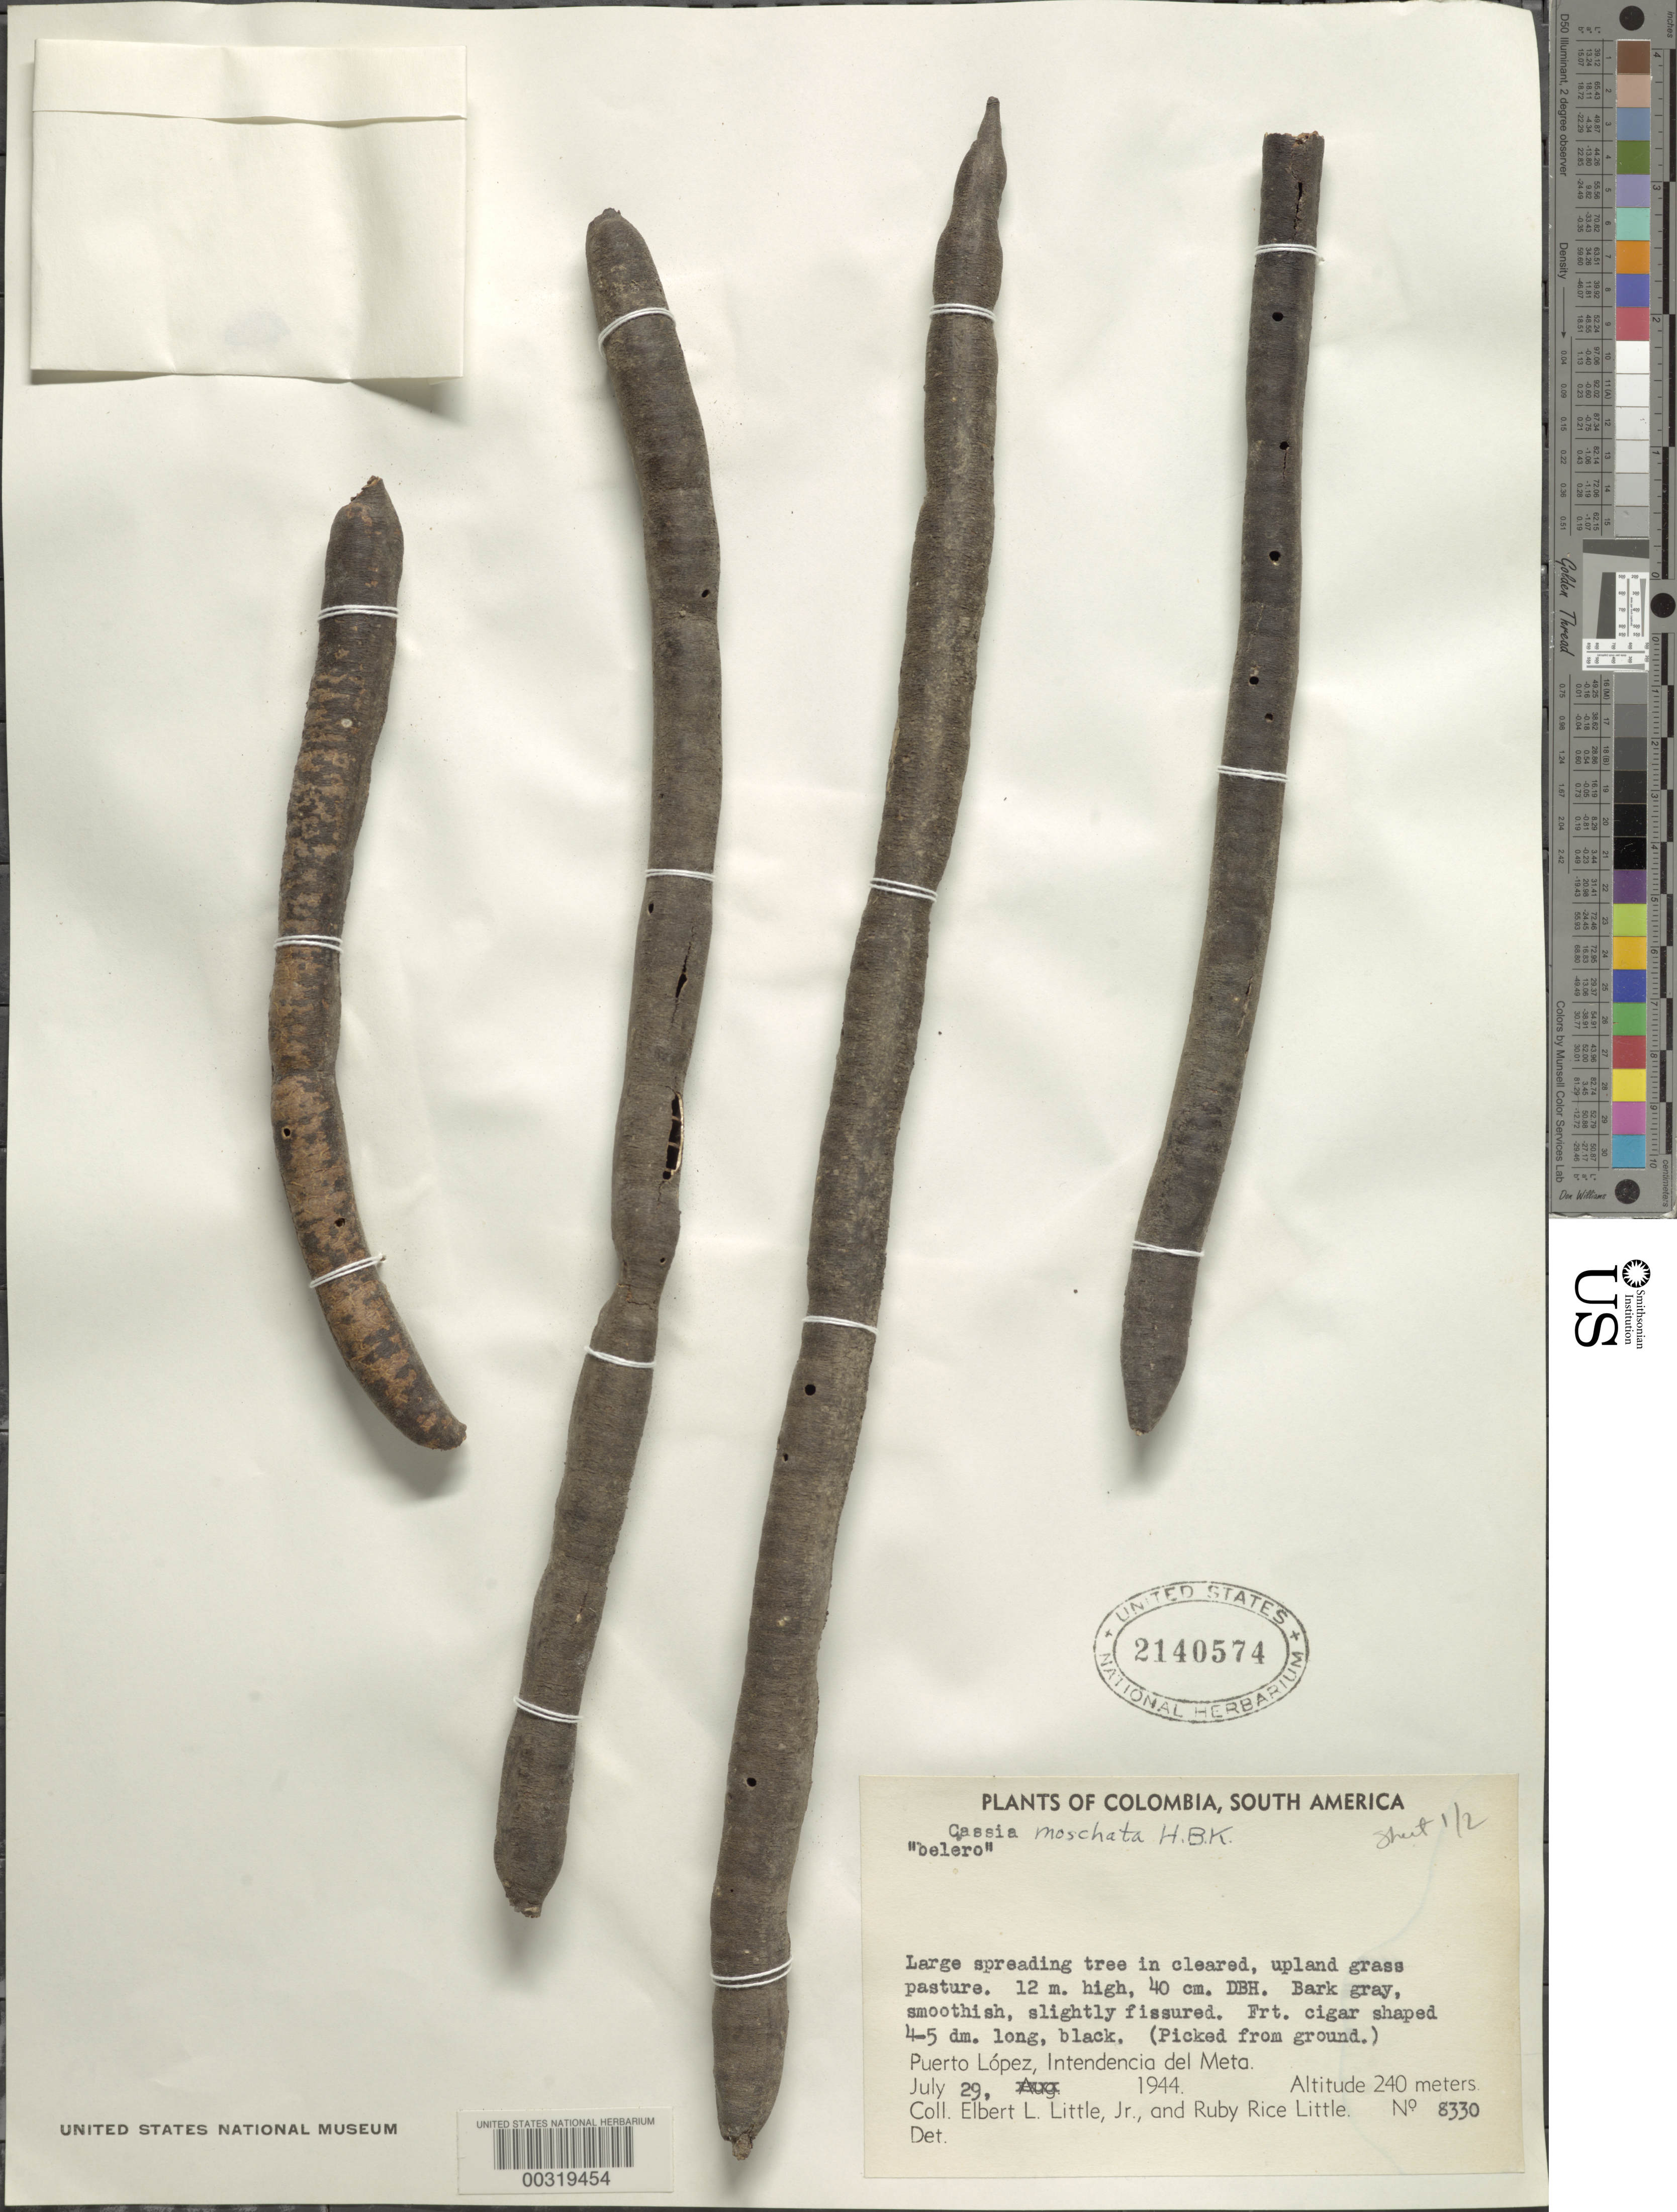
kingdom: Plantae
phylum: Tracheophyta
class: Magnoliopsida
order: Fabales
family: Fabaceae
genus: Cassia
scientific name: Cassia moschata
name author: Kunth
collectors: E. L. Little & R. R. Little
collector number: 8330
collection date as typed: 29 Jul 1944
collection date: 1944-07-29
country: Colombia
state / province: Meta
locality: Puerto Lopez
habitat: Cleared, upland grass pasture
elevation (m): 240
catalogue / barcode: US 2140574